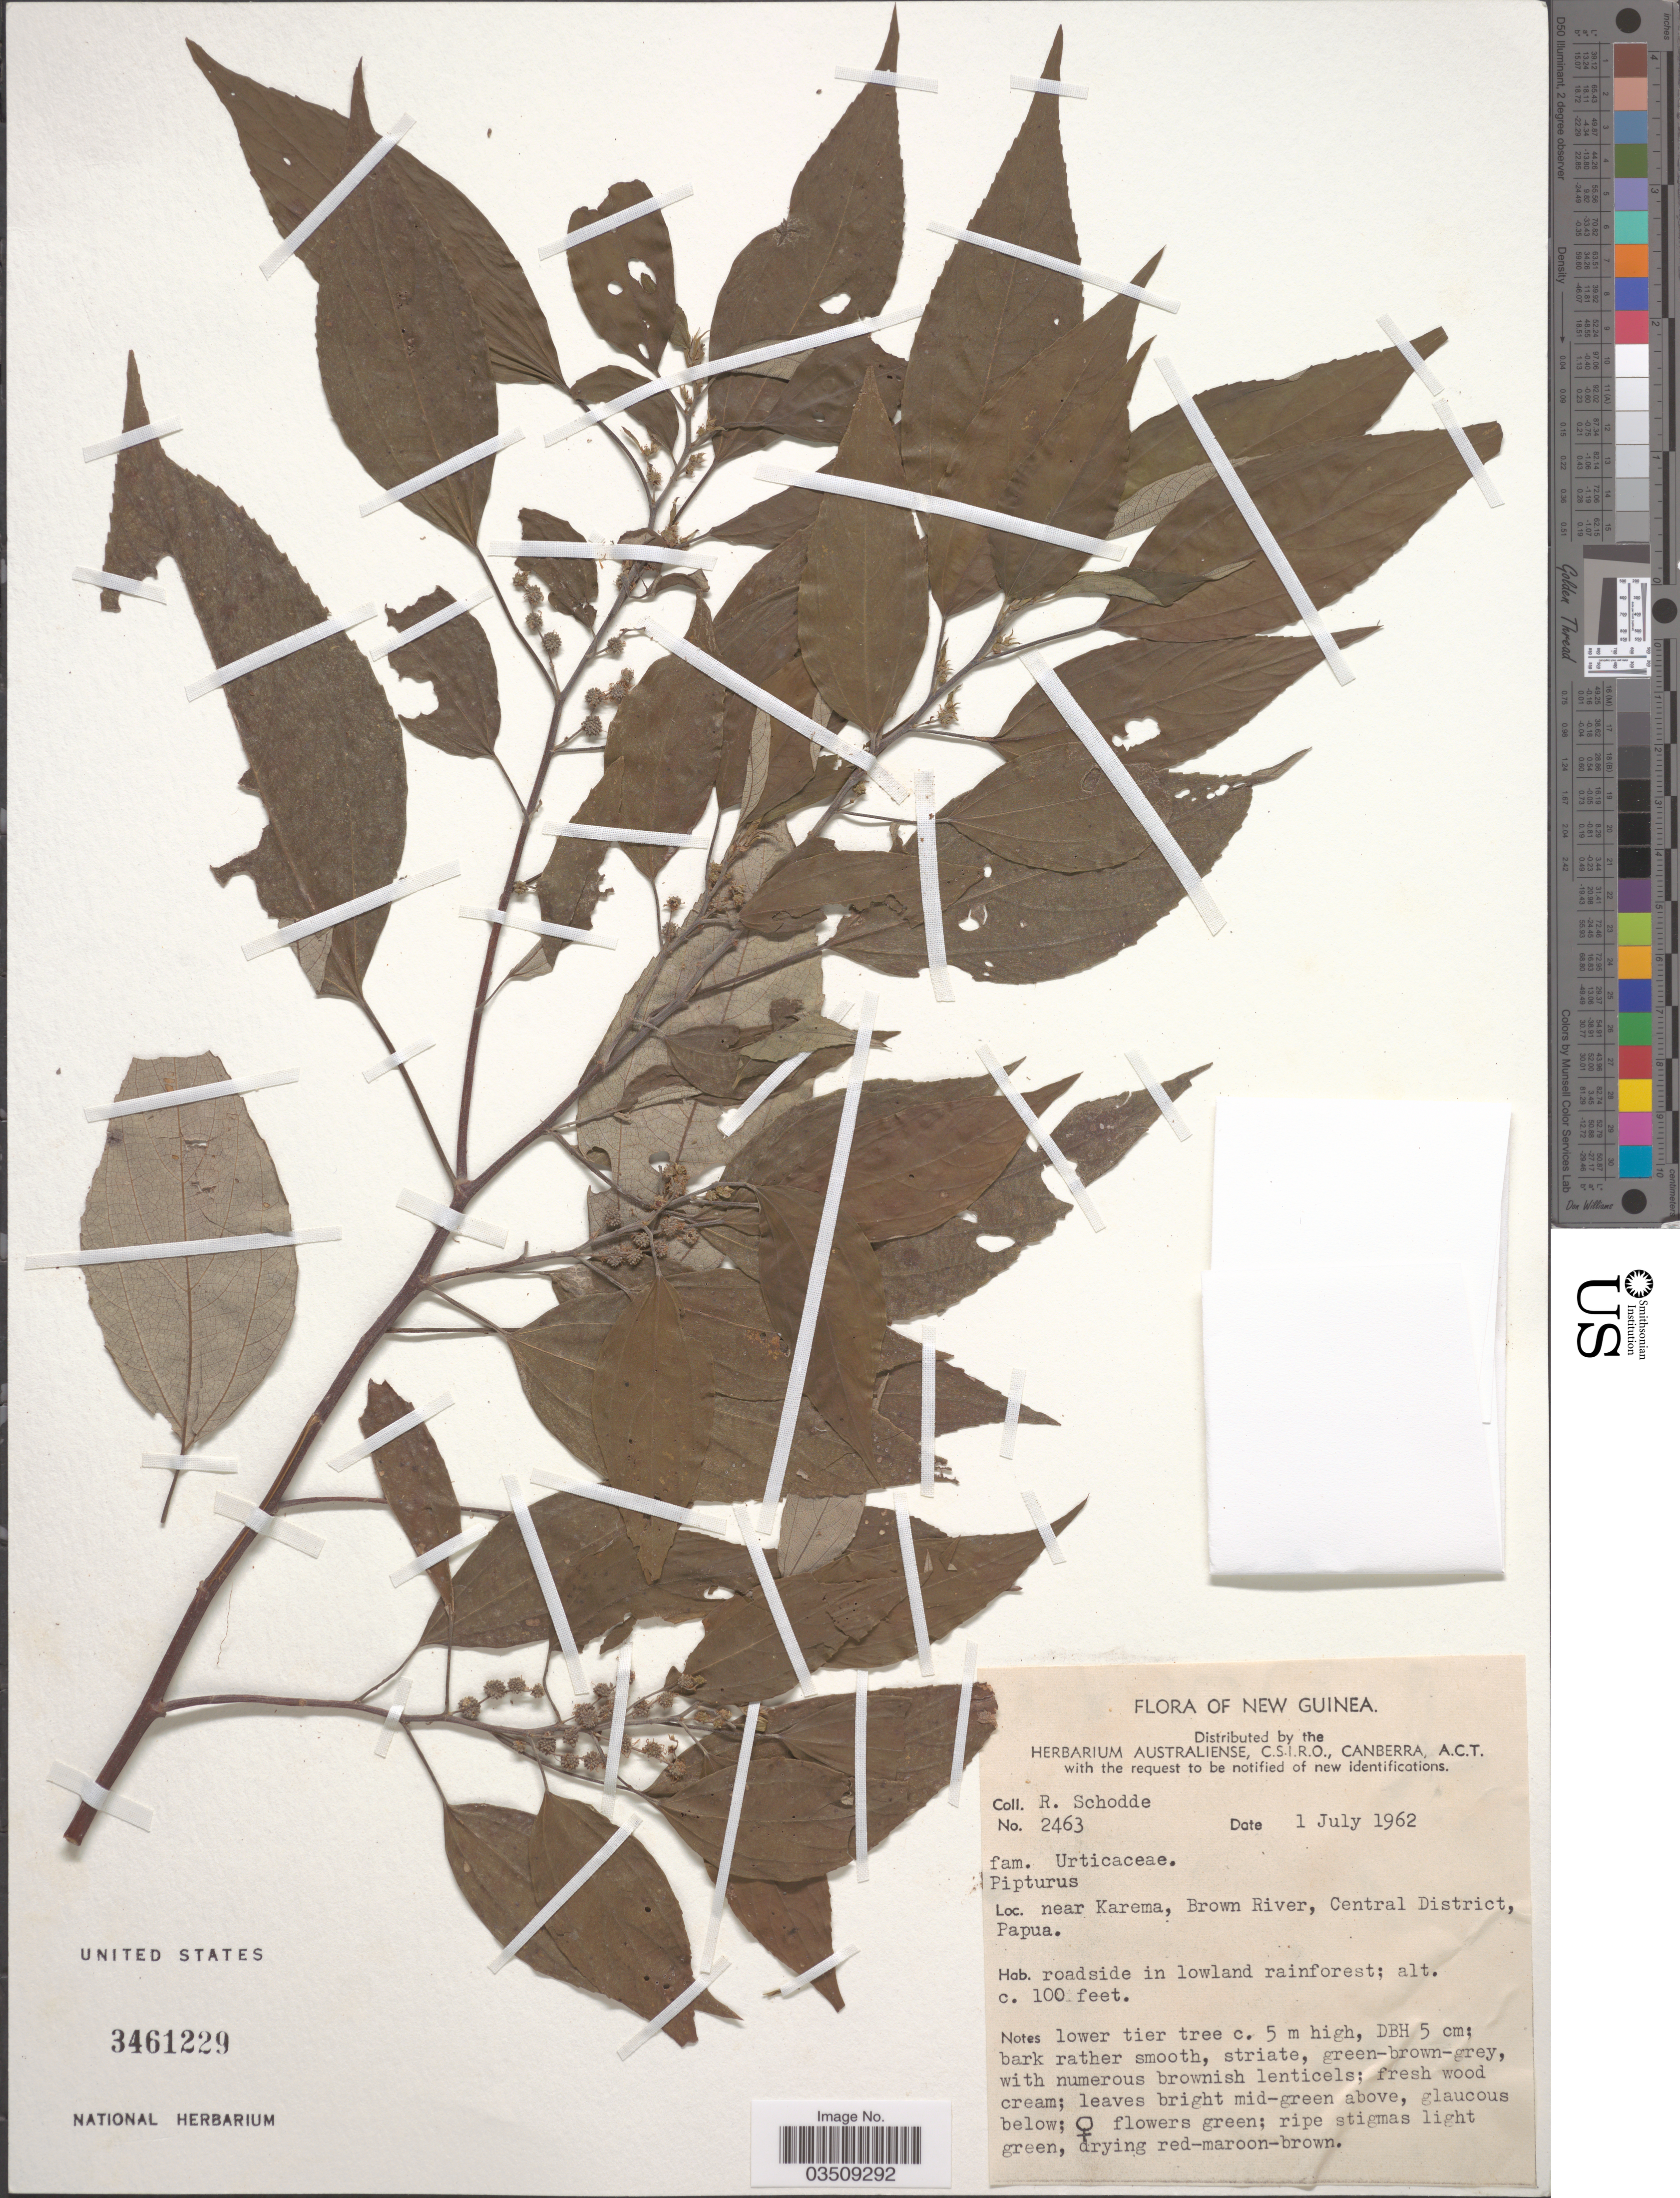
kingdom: Plantae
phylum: Tracheophyta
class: Magnoliopsida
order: Rosales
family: Urticaceae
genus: Pipturus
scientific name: Pipturus sp.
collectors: R. Schodde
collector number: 2463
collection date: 1962-07-01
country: Papua New Guinea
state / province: Central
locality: New Guinea. Near Karema, Brown River, Central District.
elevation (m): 30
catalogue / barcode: US 3461229